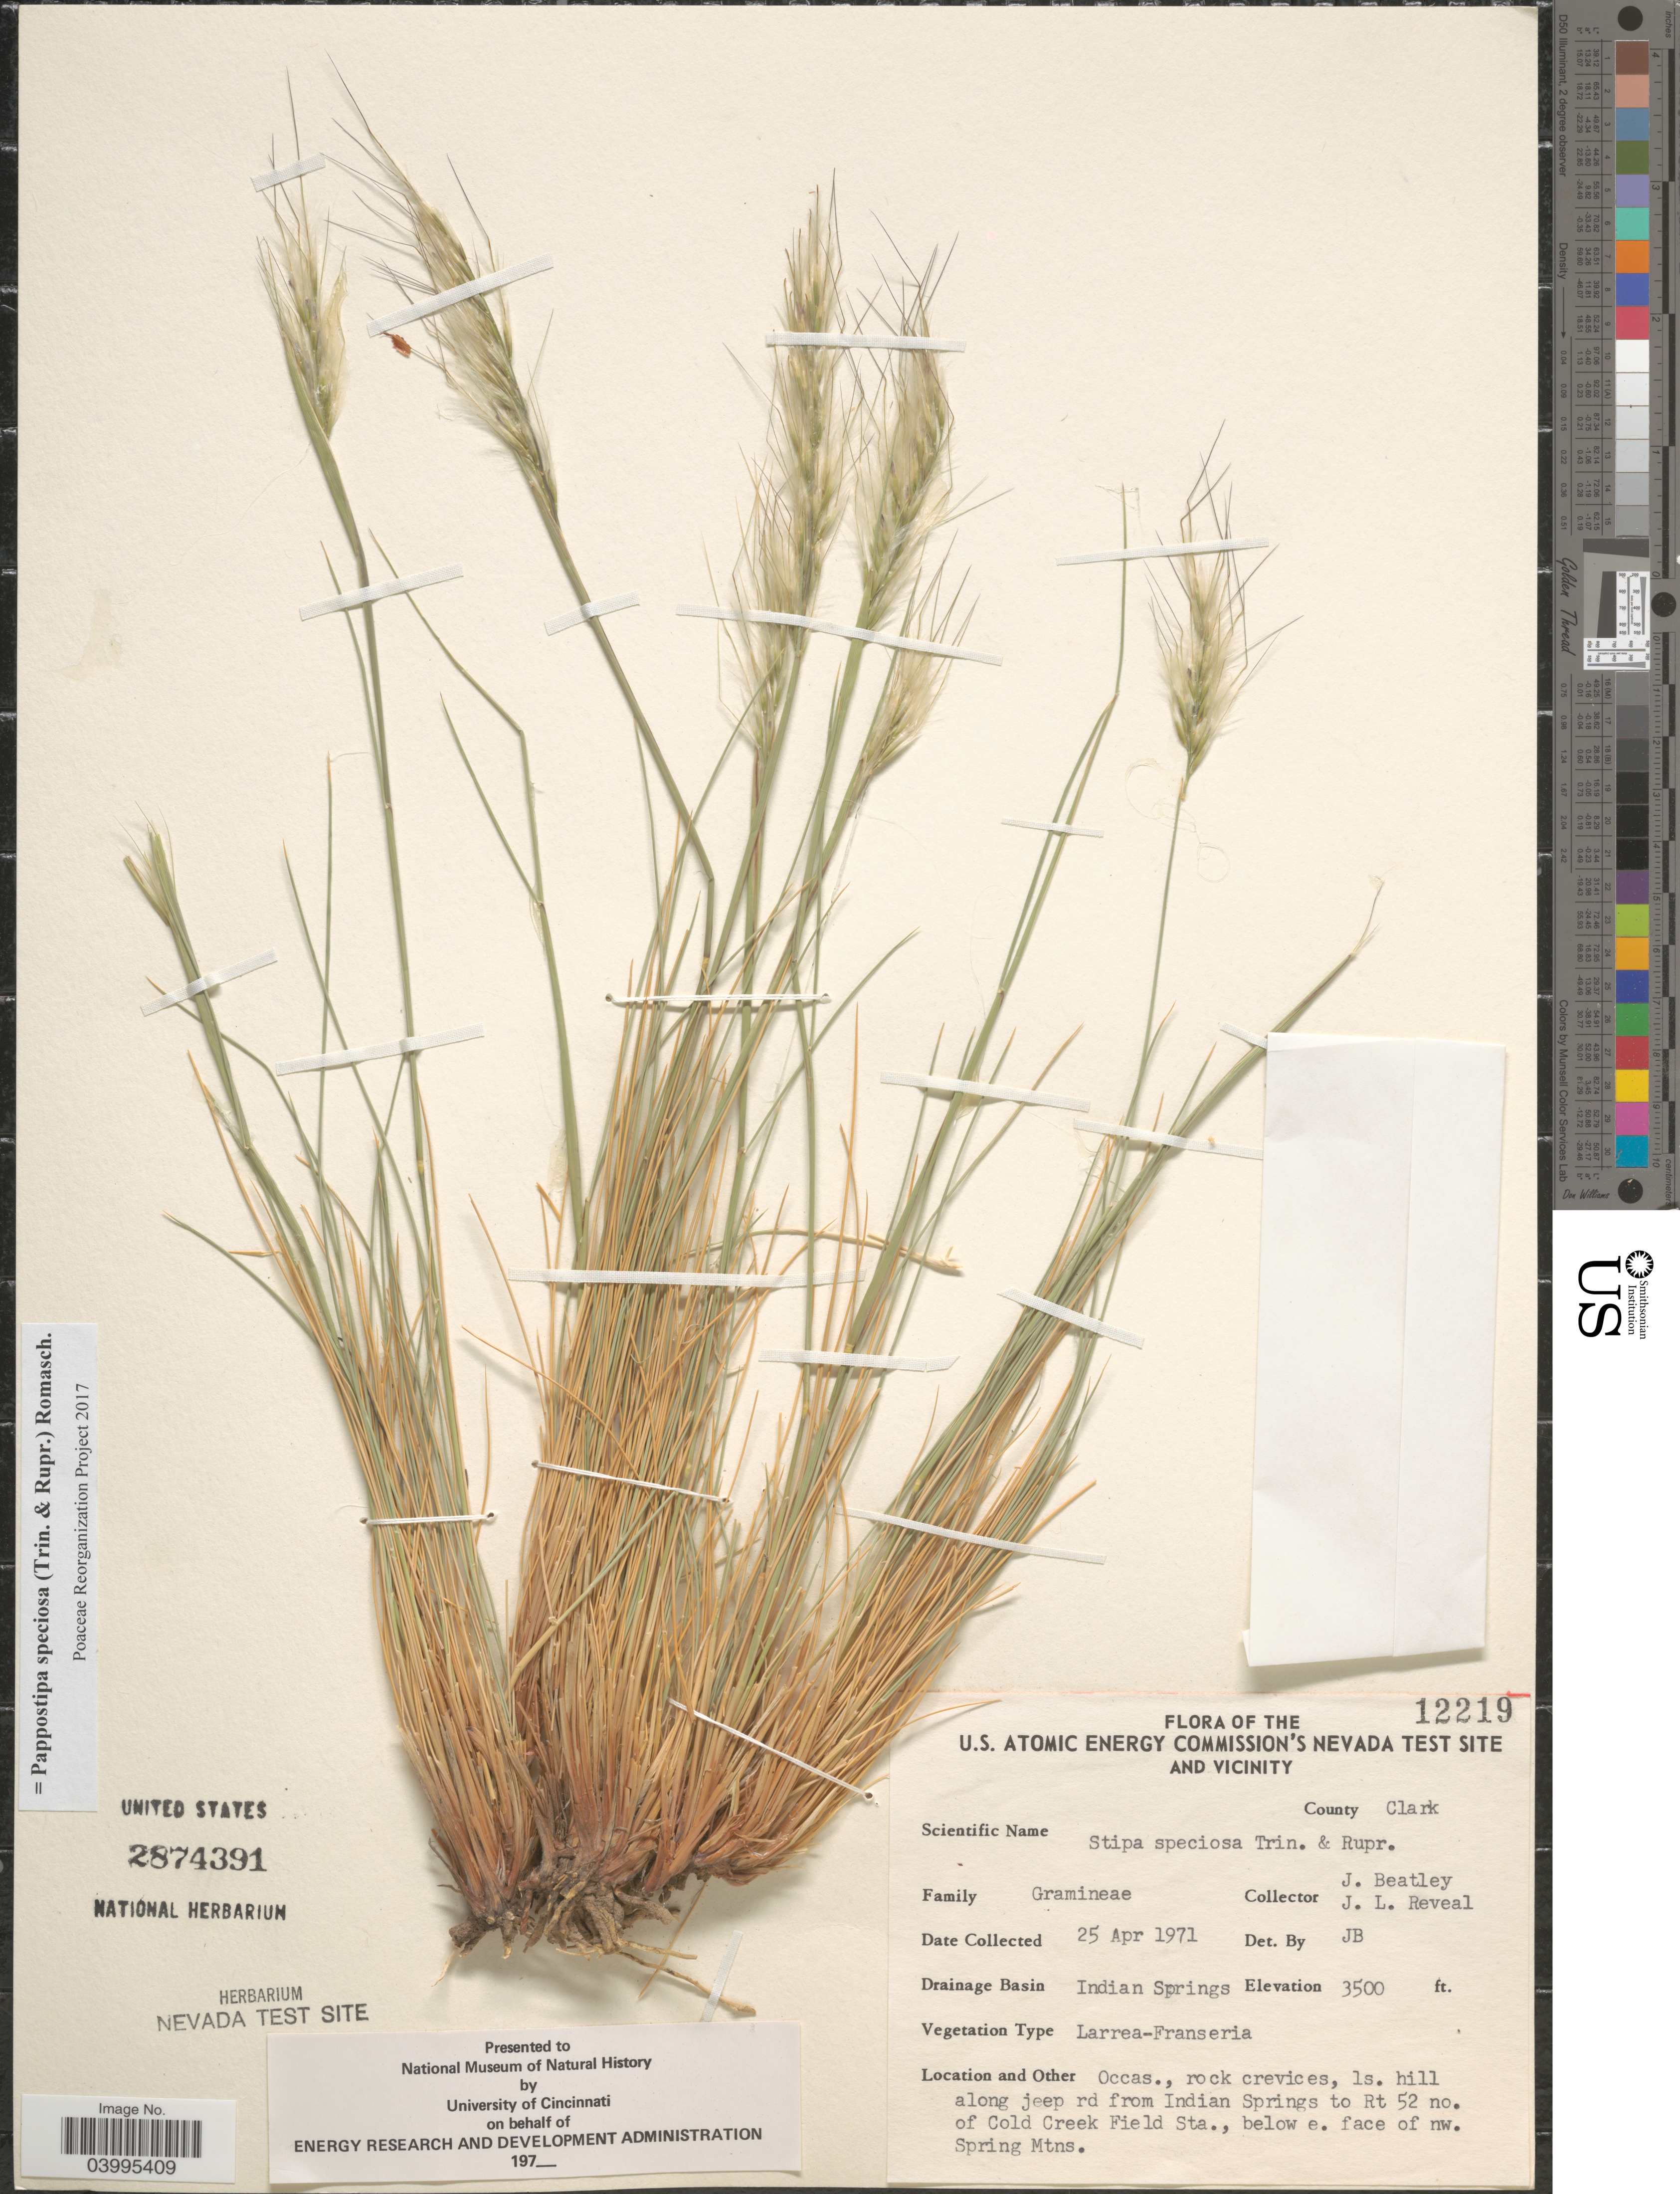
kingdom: Plantae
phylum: Tracheophyta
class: Liliopsida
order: Poales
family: Poaceae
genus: Pappostipa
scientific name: Pappostipa speciosa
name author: (Trin. & Rupr.) Romasch.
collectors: J. C. Beatley & J. L. Reveal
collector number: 12219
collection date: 1971-04-25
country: United States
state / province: Nevada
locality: The U.S. Atomic Energy Commission's Nevada Test Site and Vicinity. County Clark. Drainage Basin Indian Springs. Ls. hill along jeep rd from Indian Springs to Rt 52 no. of Cold Creek Field Sta., below e. face of nw. Spring Mtns.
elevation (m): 1067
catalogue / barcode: US 2874391